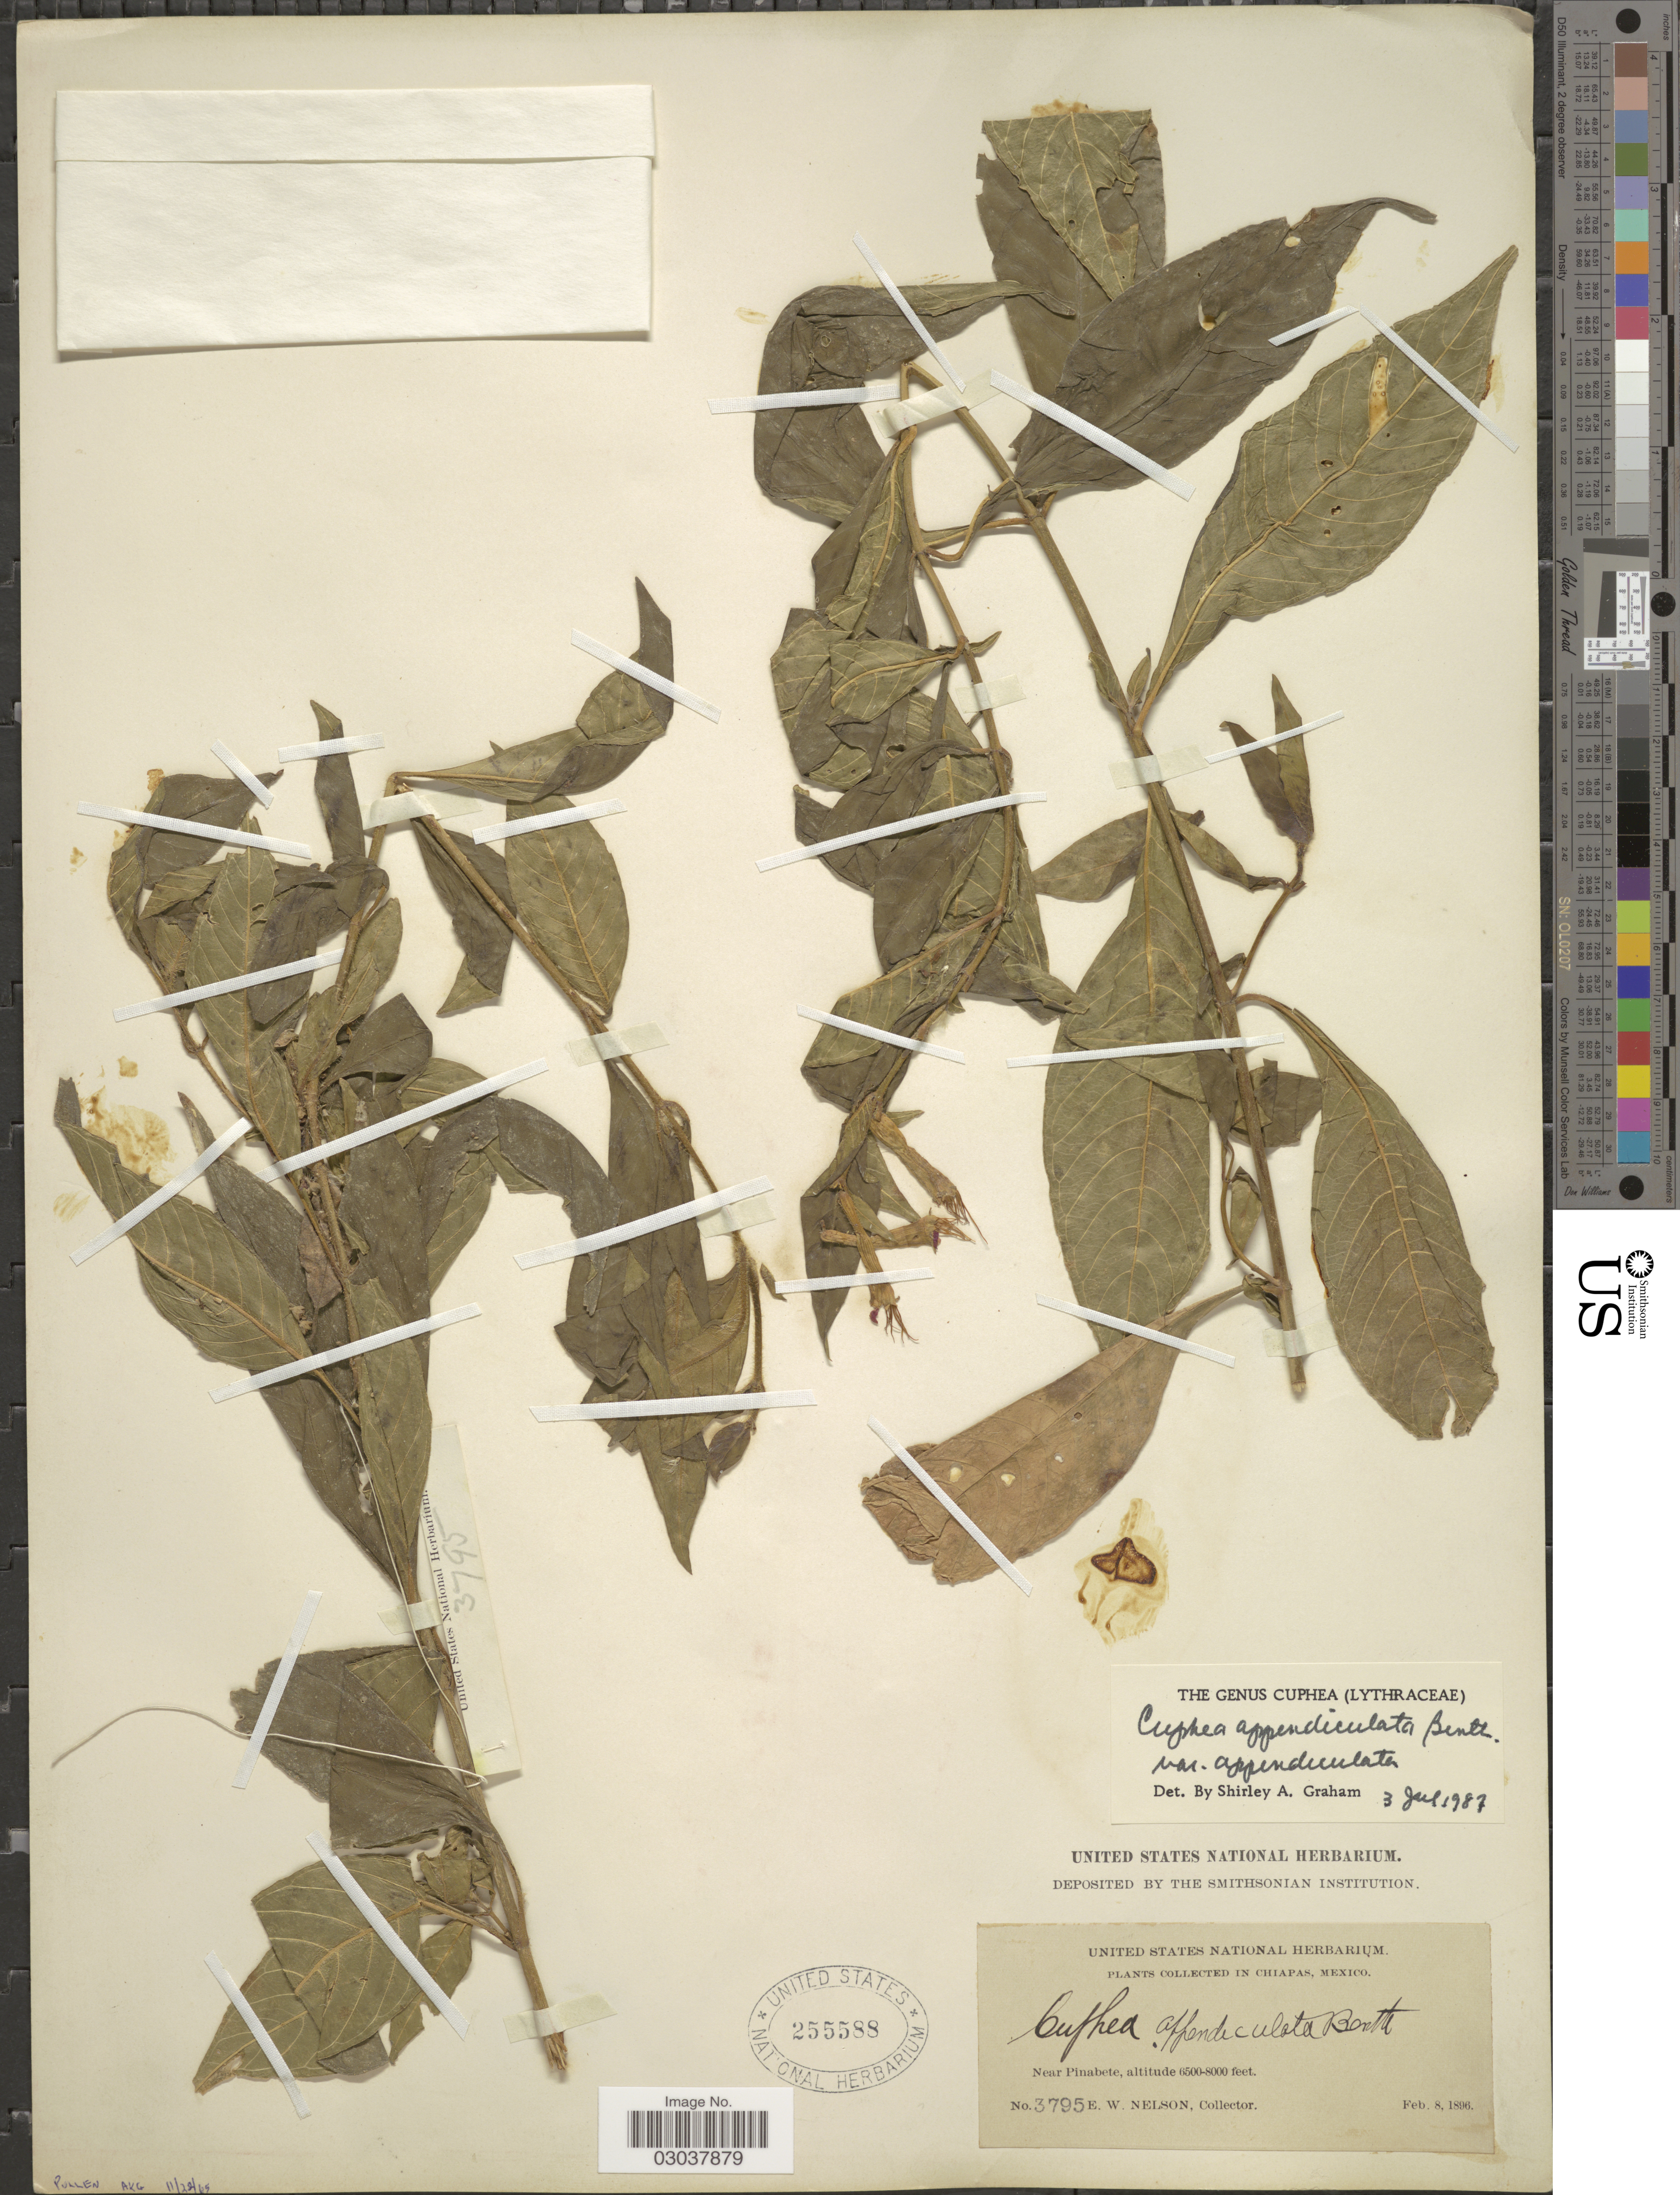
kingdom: Plantae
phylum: Tracheophyta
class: Magnoliopsida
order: Myrtales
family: Lythraceae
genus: Cuphea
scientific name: Cuphea appendiculata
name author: Benth.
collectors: E. W. Nelson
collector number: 3795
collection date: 1896-02-08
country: Mexico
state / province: Chiapas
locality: Near Pinabete.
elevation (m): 1981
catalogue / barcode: US 255588